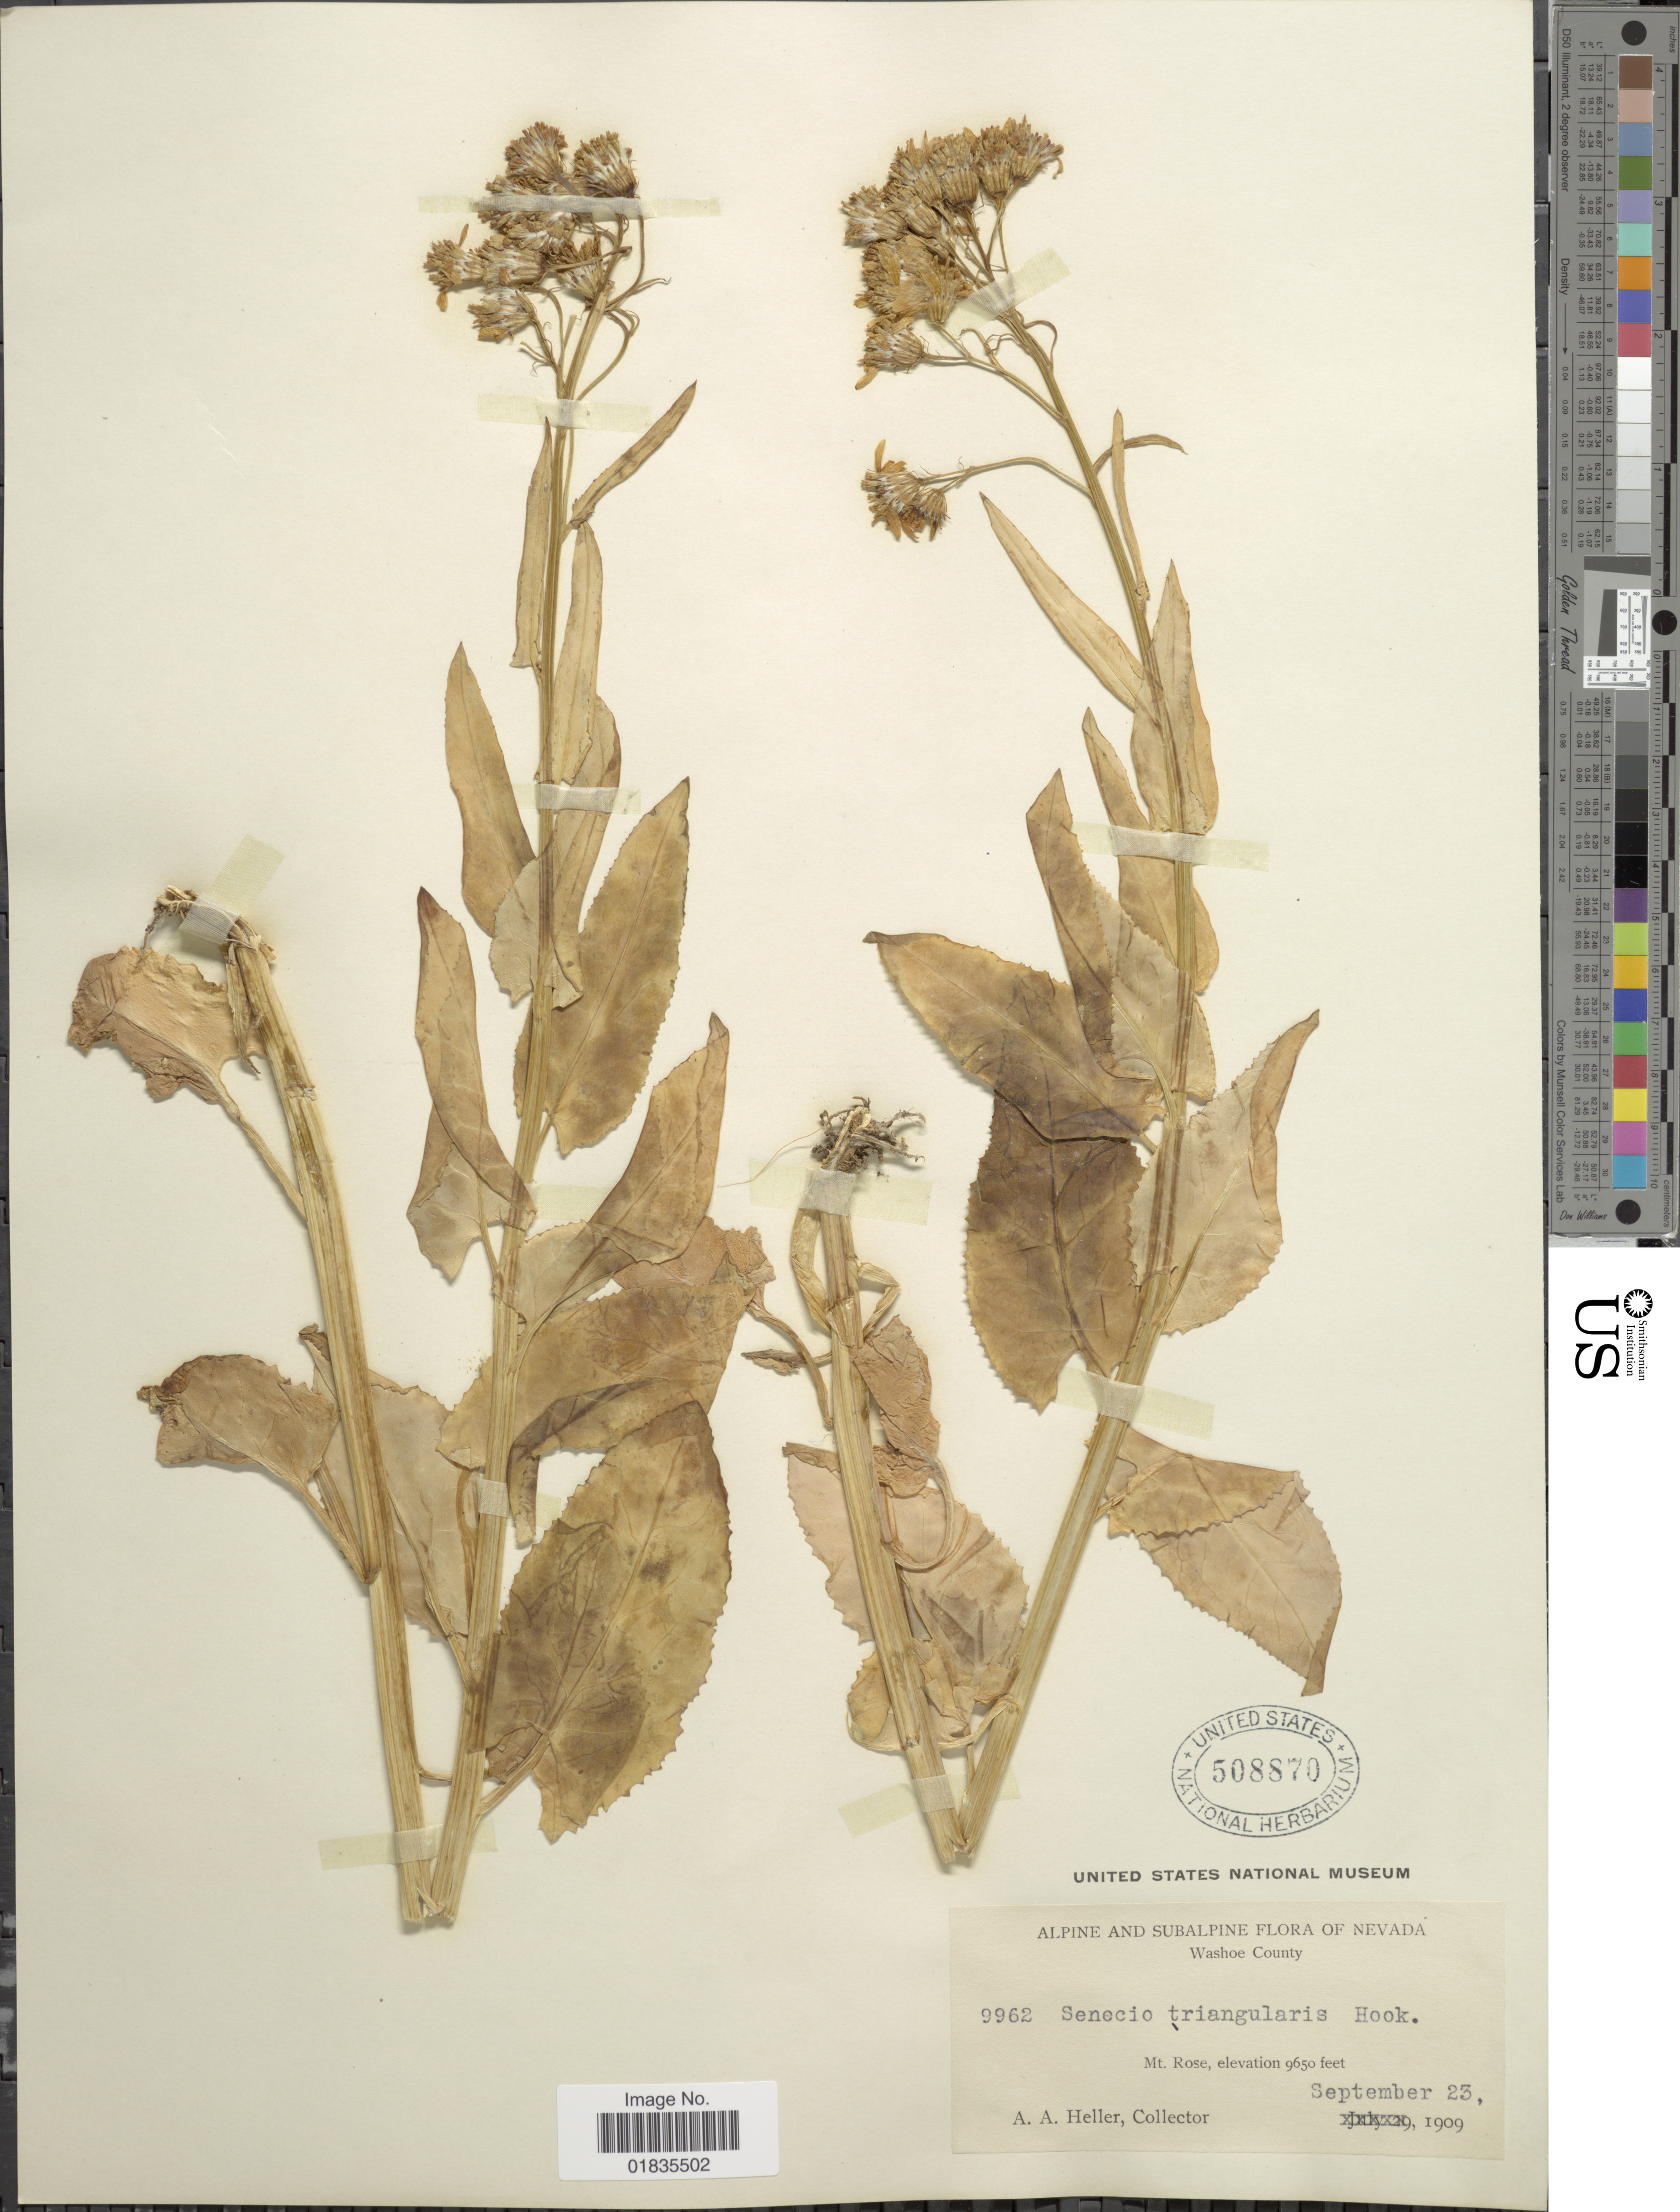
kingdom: Plantae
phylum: Tracheophyta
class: Magnoliopsida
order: Asterales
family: Asteraceae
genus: Senecio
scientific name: Senecio triangularis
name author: Hook.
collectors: A. A. Heller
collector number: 9962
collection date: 1909-09-23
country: United States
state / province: Nevada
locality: Washoe County, Mt. Rose.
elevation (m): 2941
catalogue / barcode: US 508870